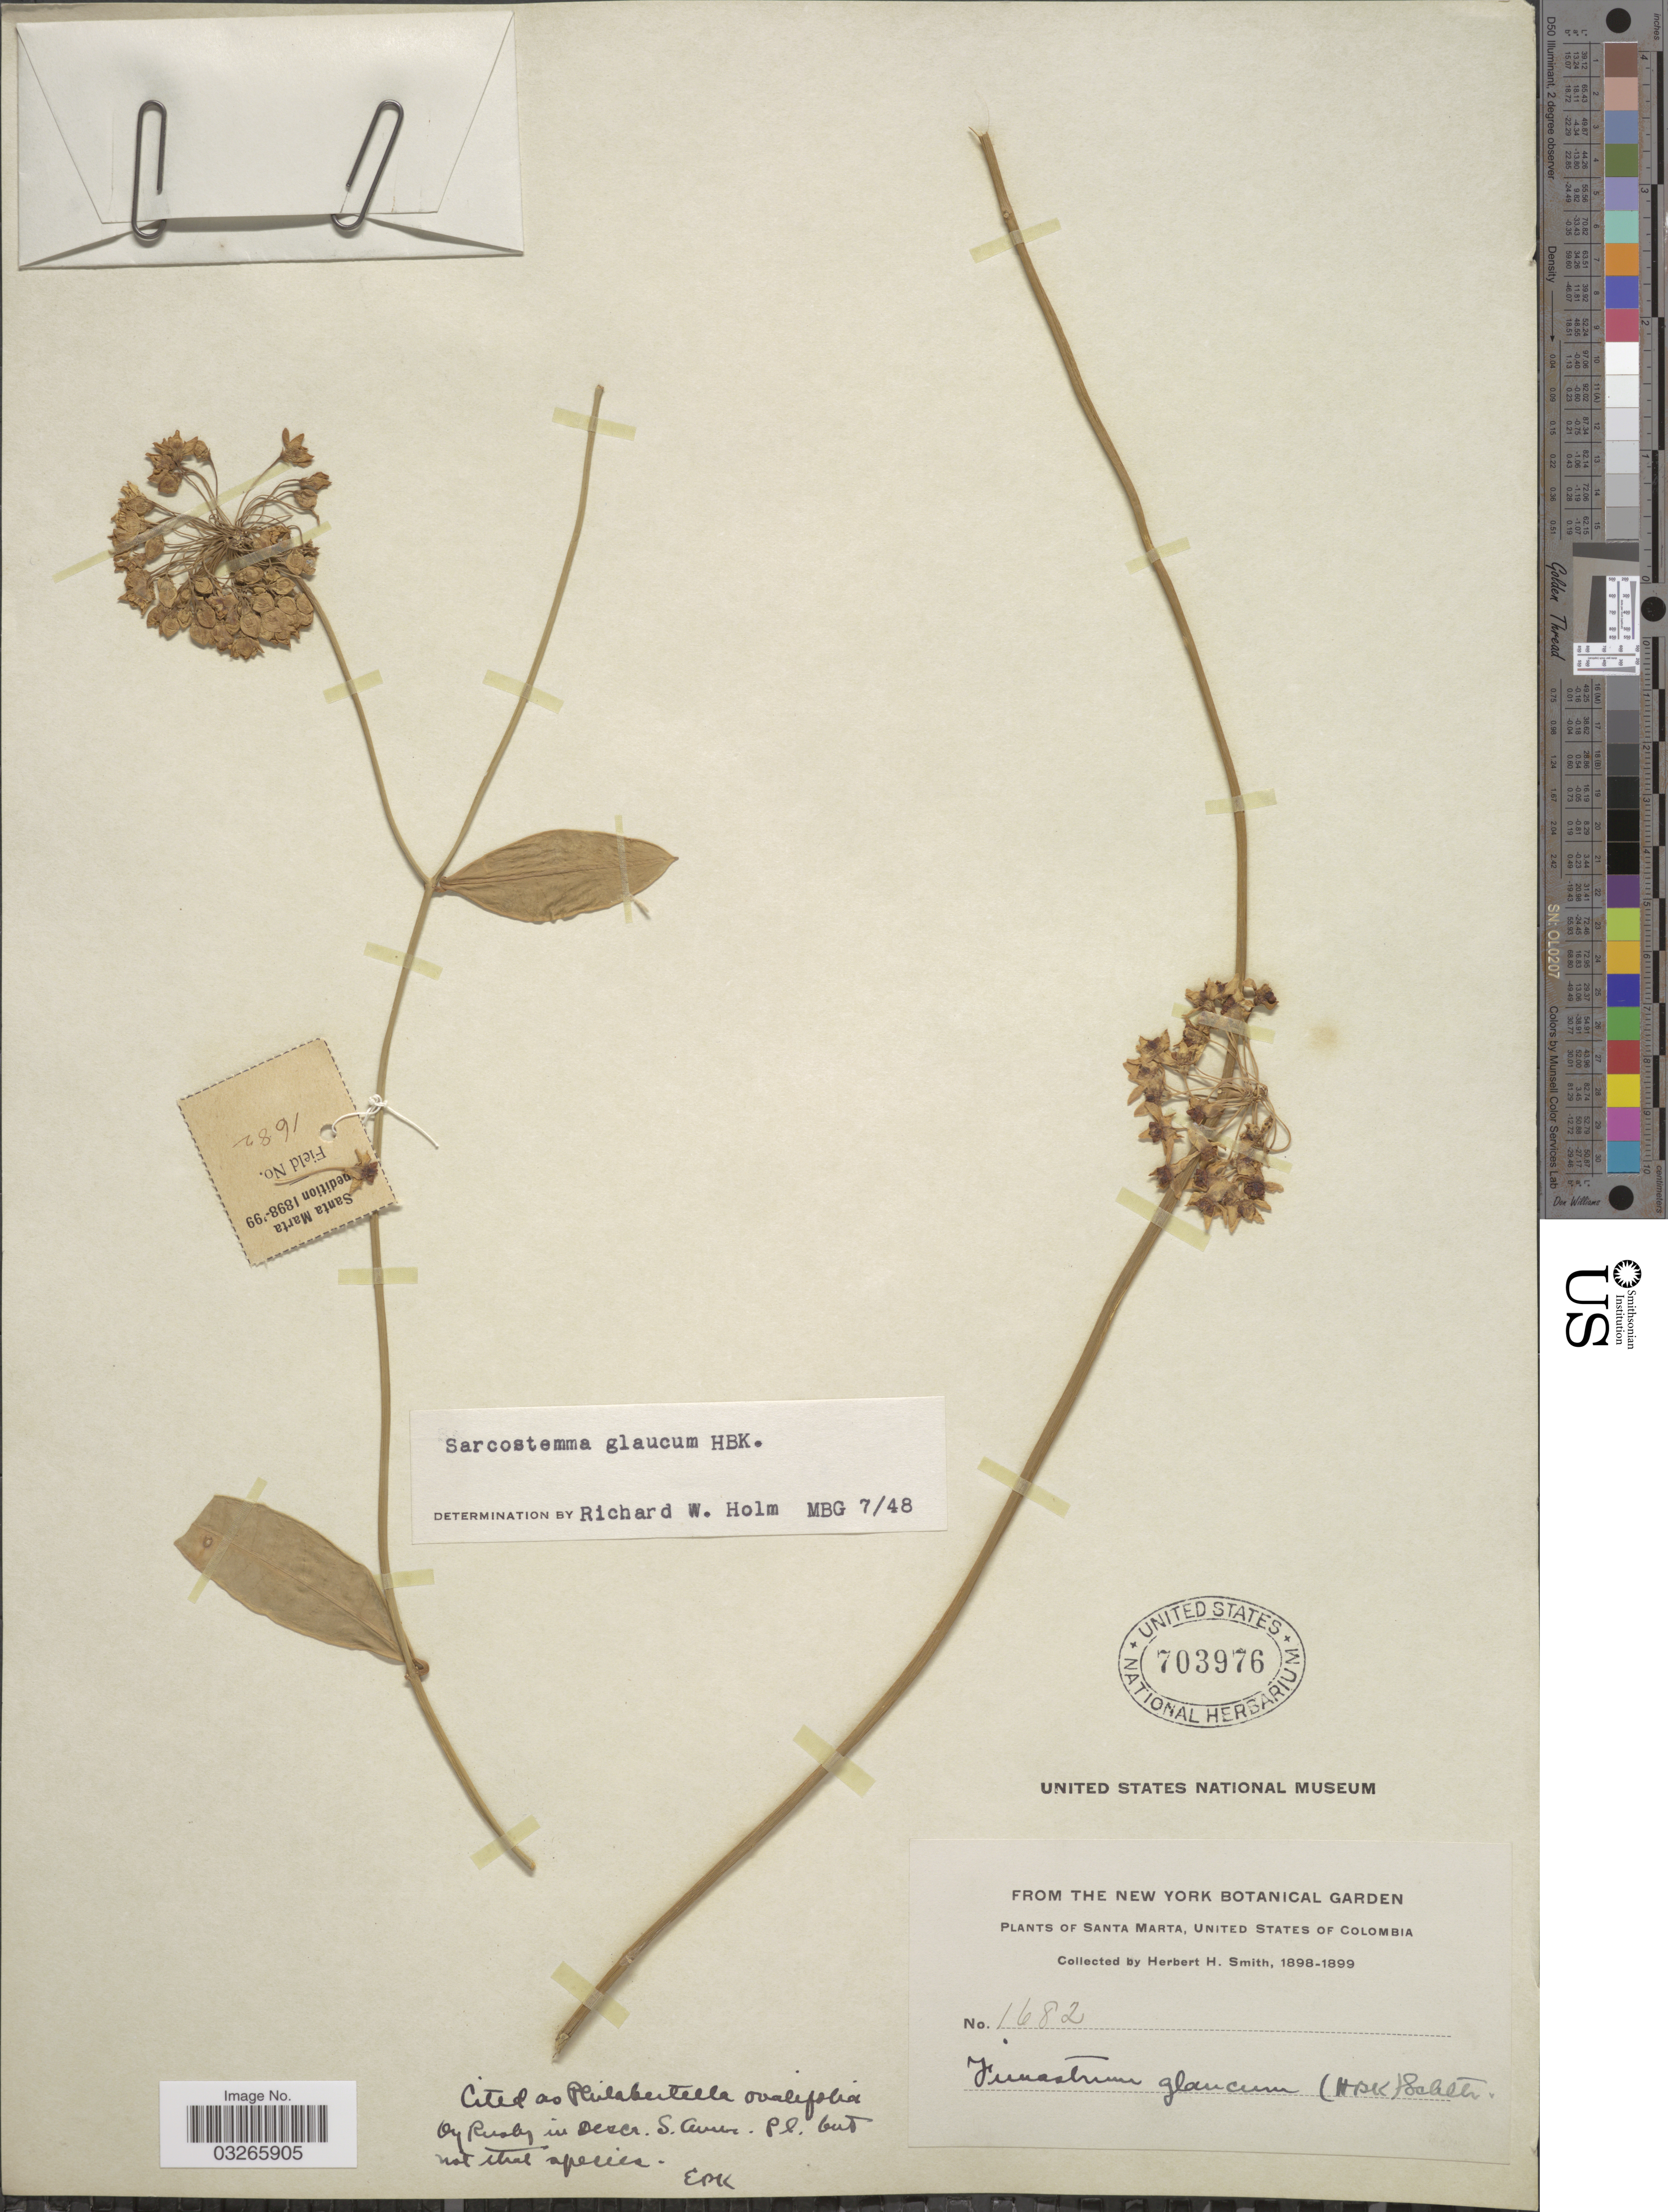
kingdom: Plantae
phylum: Tracheophyta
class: Magnoliopsida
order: Gentianales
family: Apocynaceae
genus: Sarcostemma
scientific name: Sarcostemma glaucum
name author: Kunth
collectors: Herbert H. Smith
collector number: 1682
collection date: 1898/1901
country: Colombia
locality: Santa Marta, United States of Colombia.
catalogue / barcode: US 703976